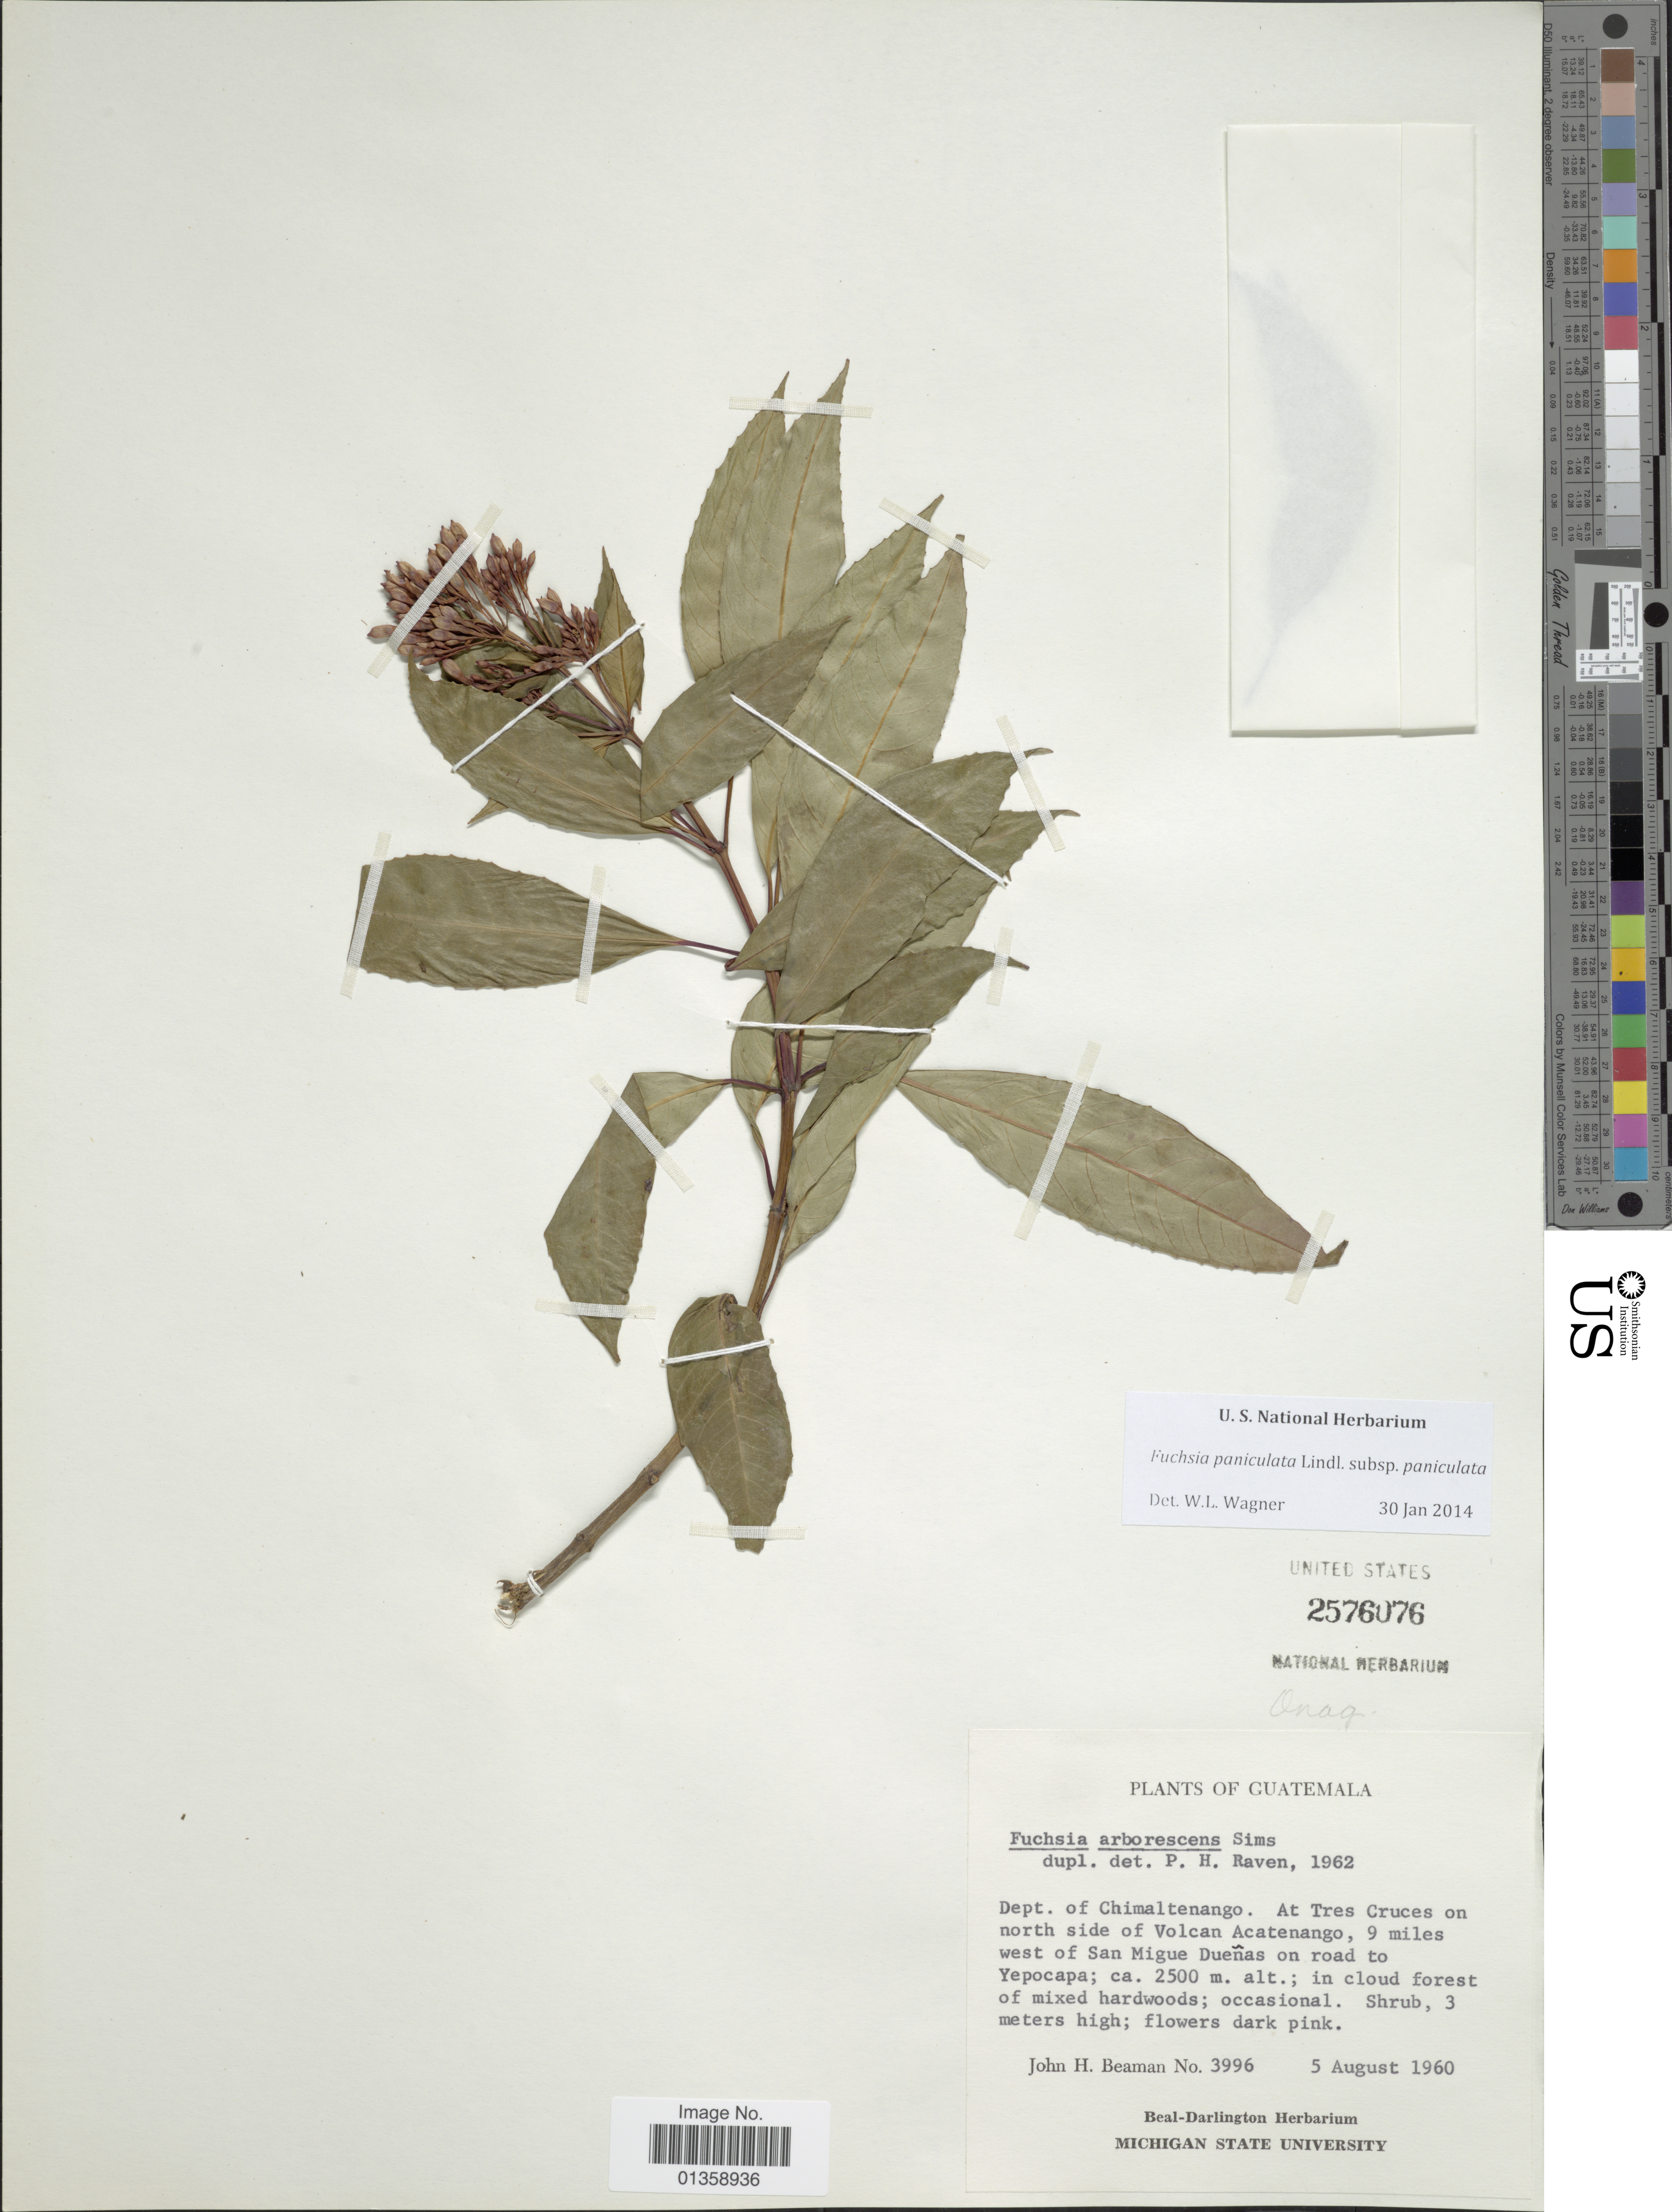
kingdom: Plantae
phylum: Tracheophyta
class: Magnoliopsida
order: Myrtales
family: Onagraceae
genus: Fuchsia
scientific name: Fuchsia paniculata subsp. paniculata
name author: Lindl.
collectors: J. H. Beaman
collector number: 3996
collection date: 1960-08-05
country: Guatemala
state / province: Chimaltenango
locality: At Tres Cruces on north side of Volcan Acatenango, 9 miles west of San Migue Dueñas on road to Yepocapa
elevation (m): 2500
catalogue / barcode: US 2576076